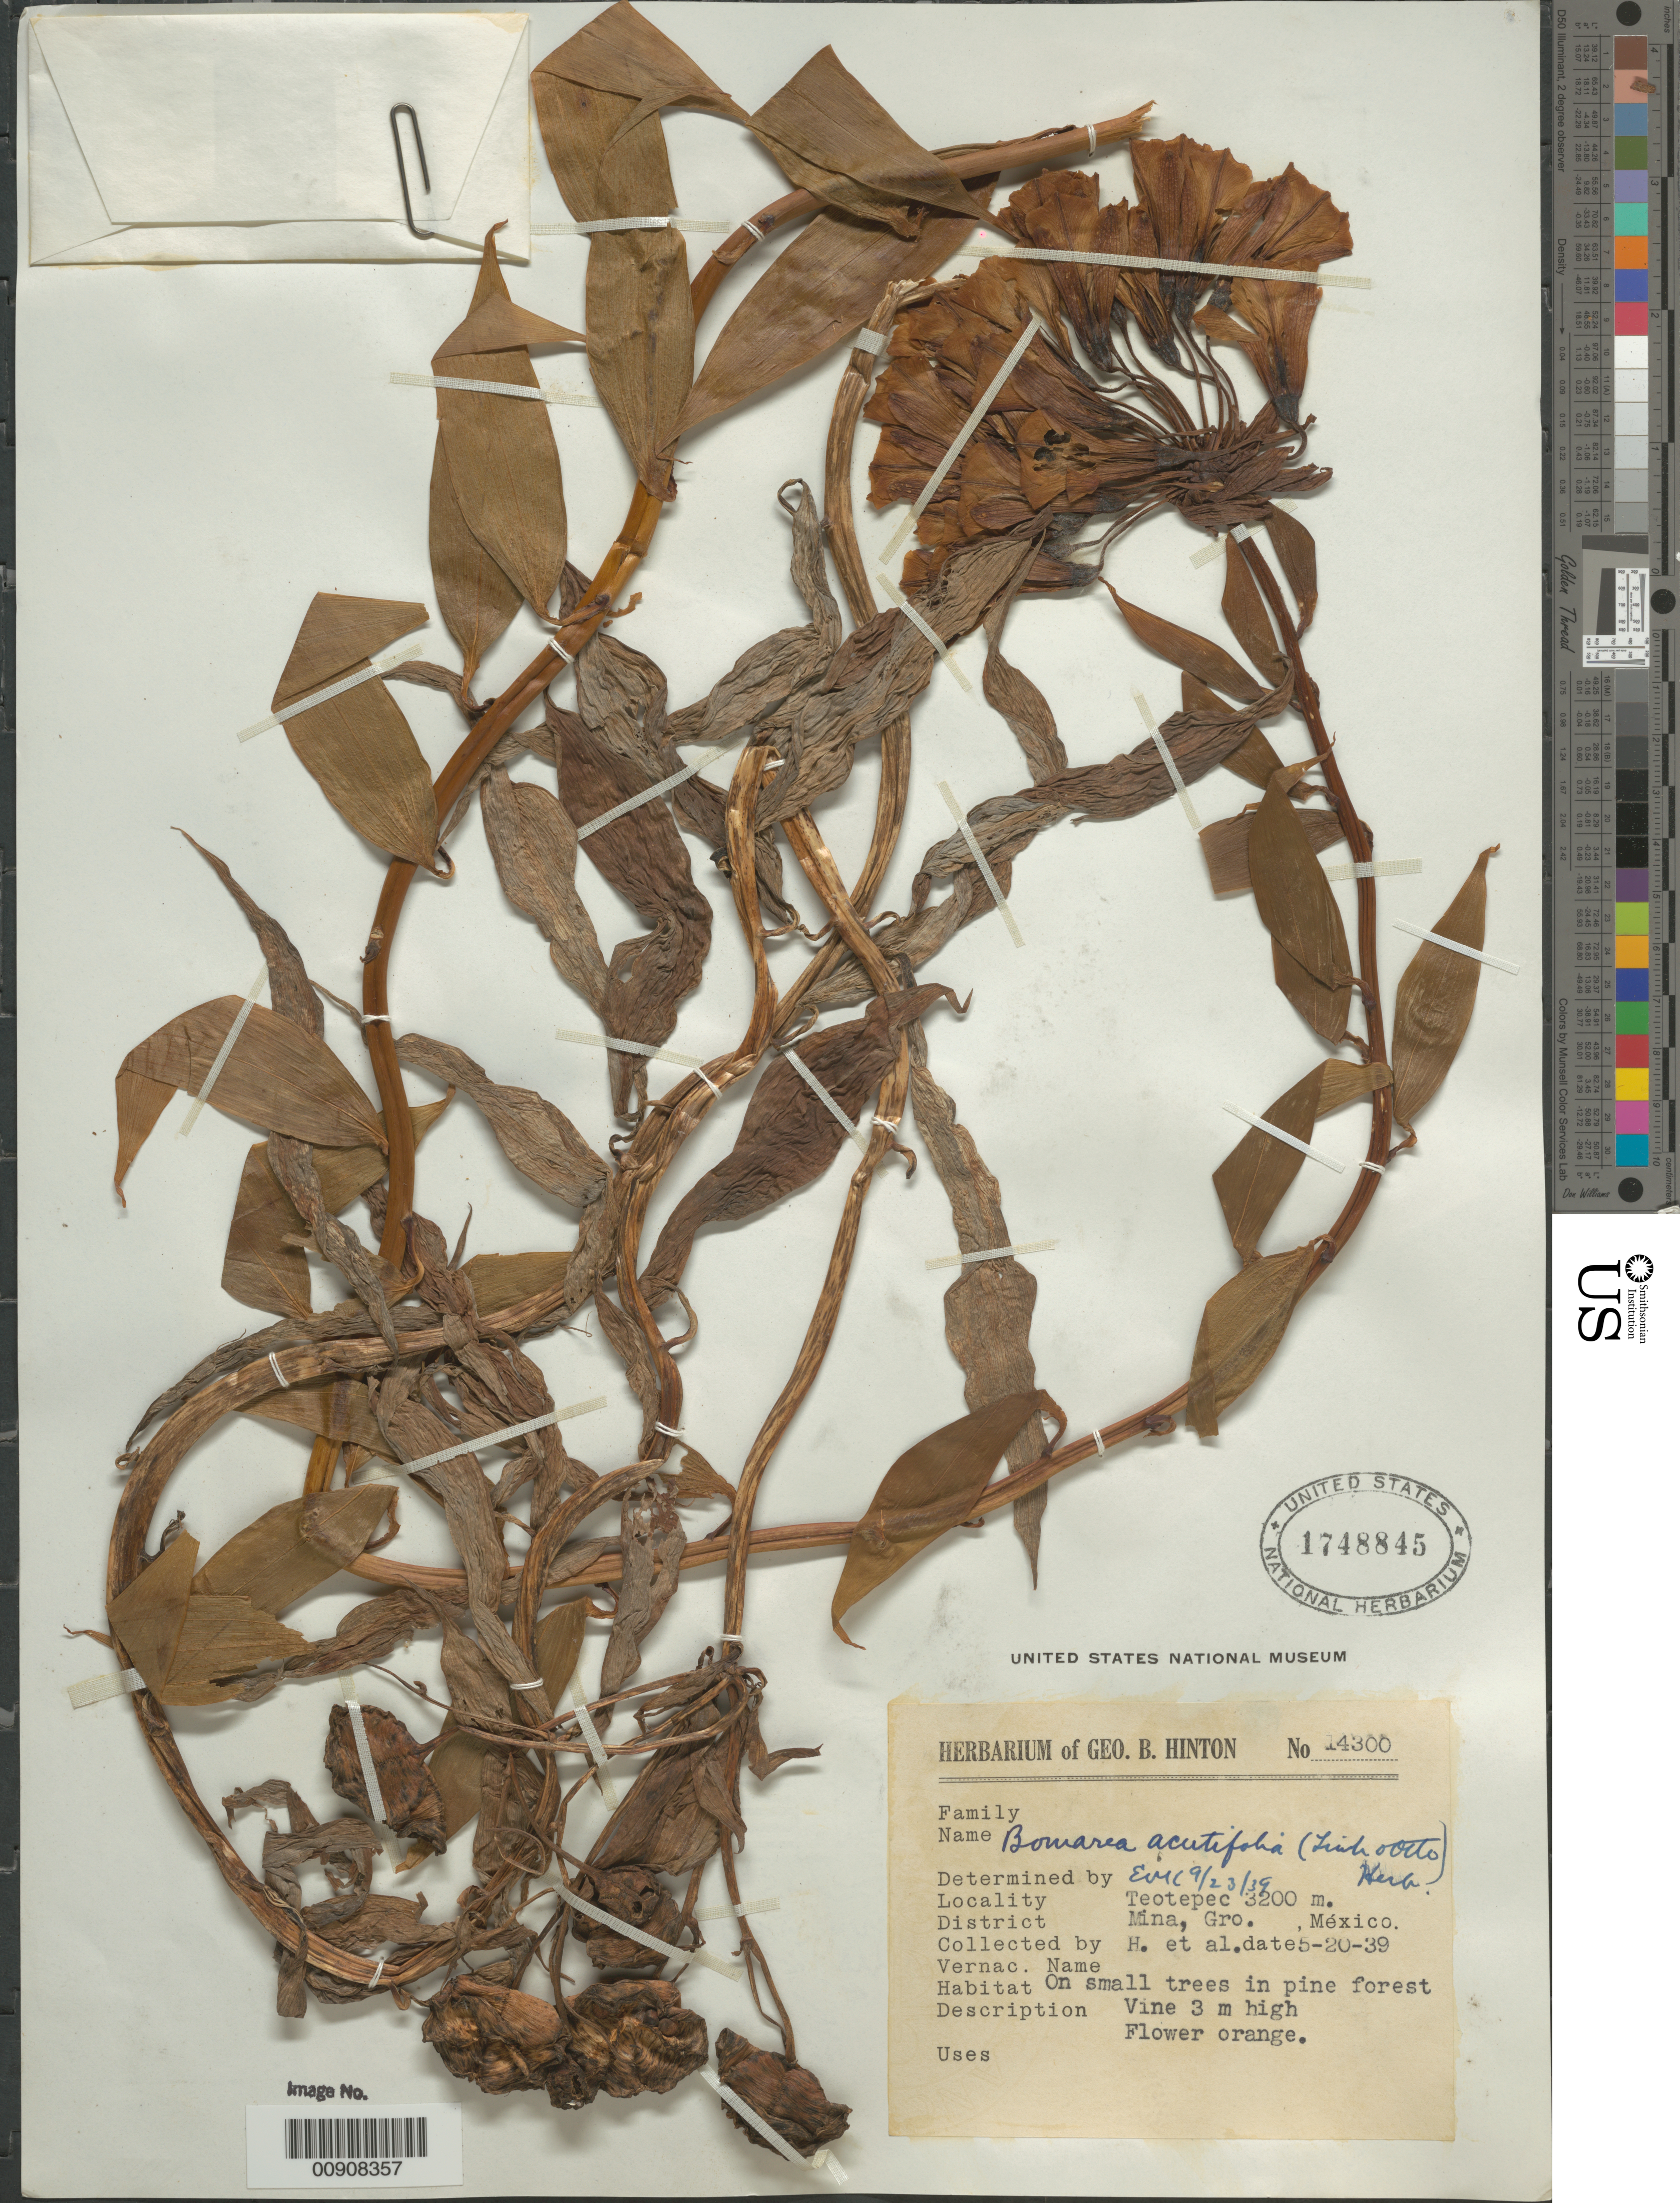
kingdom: Plantae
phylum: Tracheophyta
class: Liliopsida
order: Liliales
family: Alstroemeriaceae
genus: Bomarea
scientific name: Bomarea acutifolia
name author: (Link & Otto) Herb.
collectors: G. B. Hinton & et al.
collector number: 14300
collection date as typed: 20 May 1939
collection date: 1939-05-20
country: Mexico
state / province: Guerrero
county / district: Mina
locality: Teotepec, District Mina, Guerrero.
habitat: On small trees in pine forest.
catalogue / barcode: US 1748845